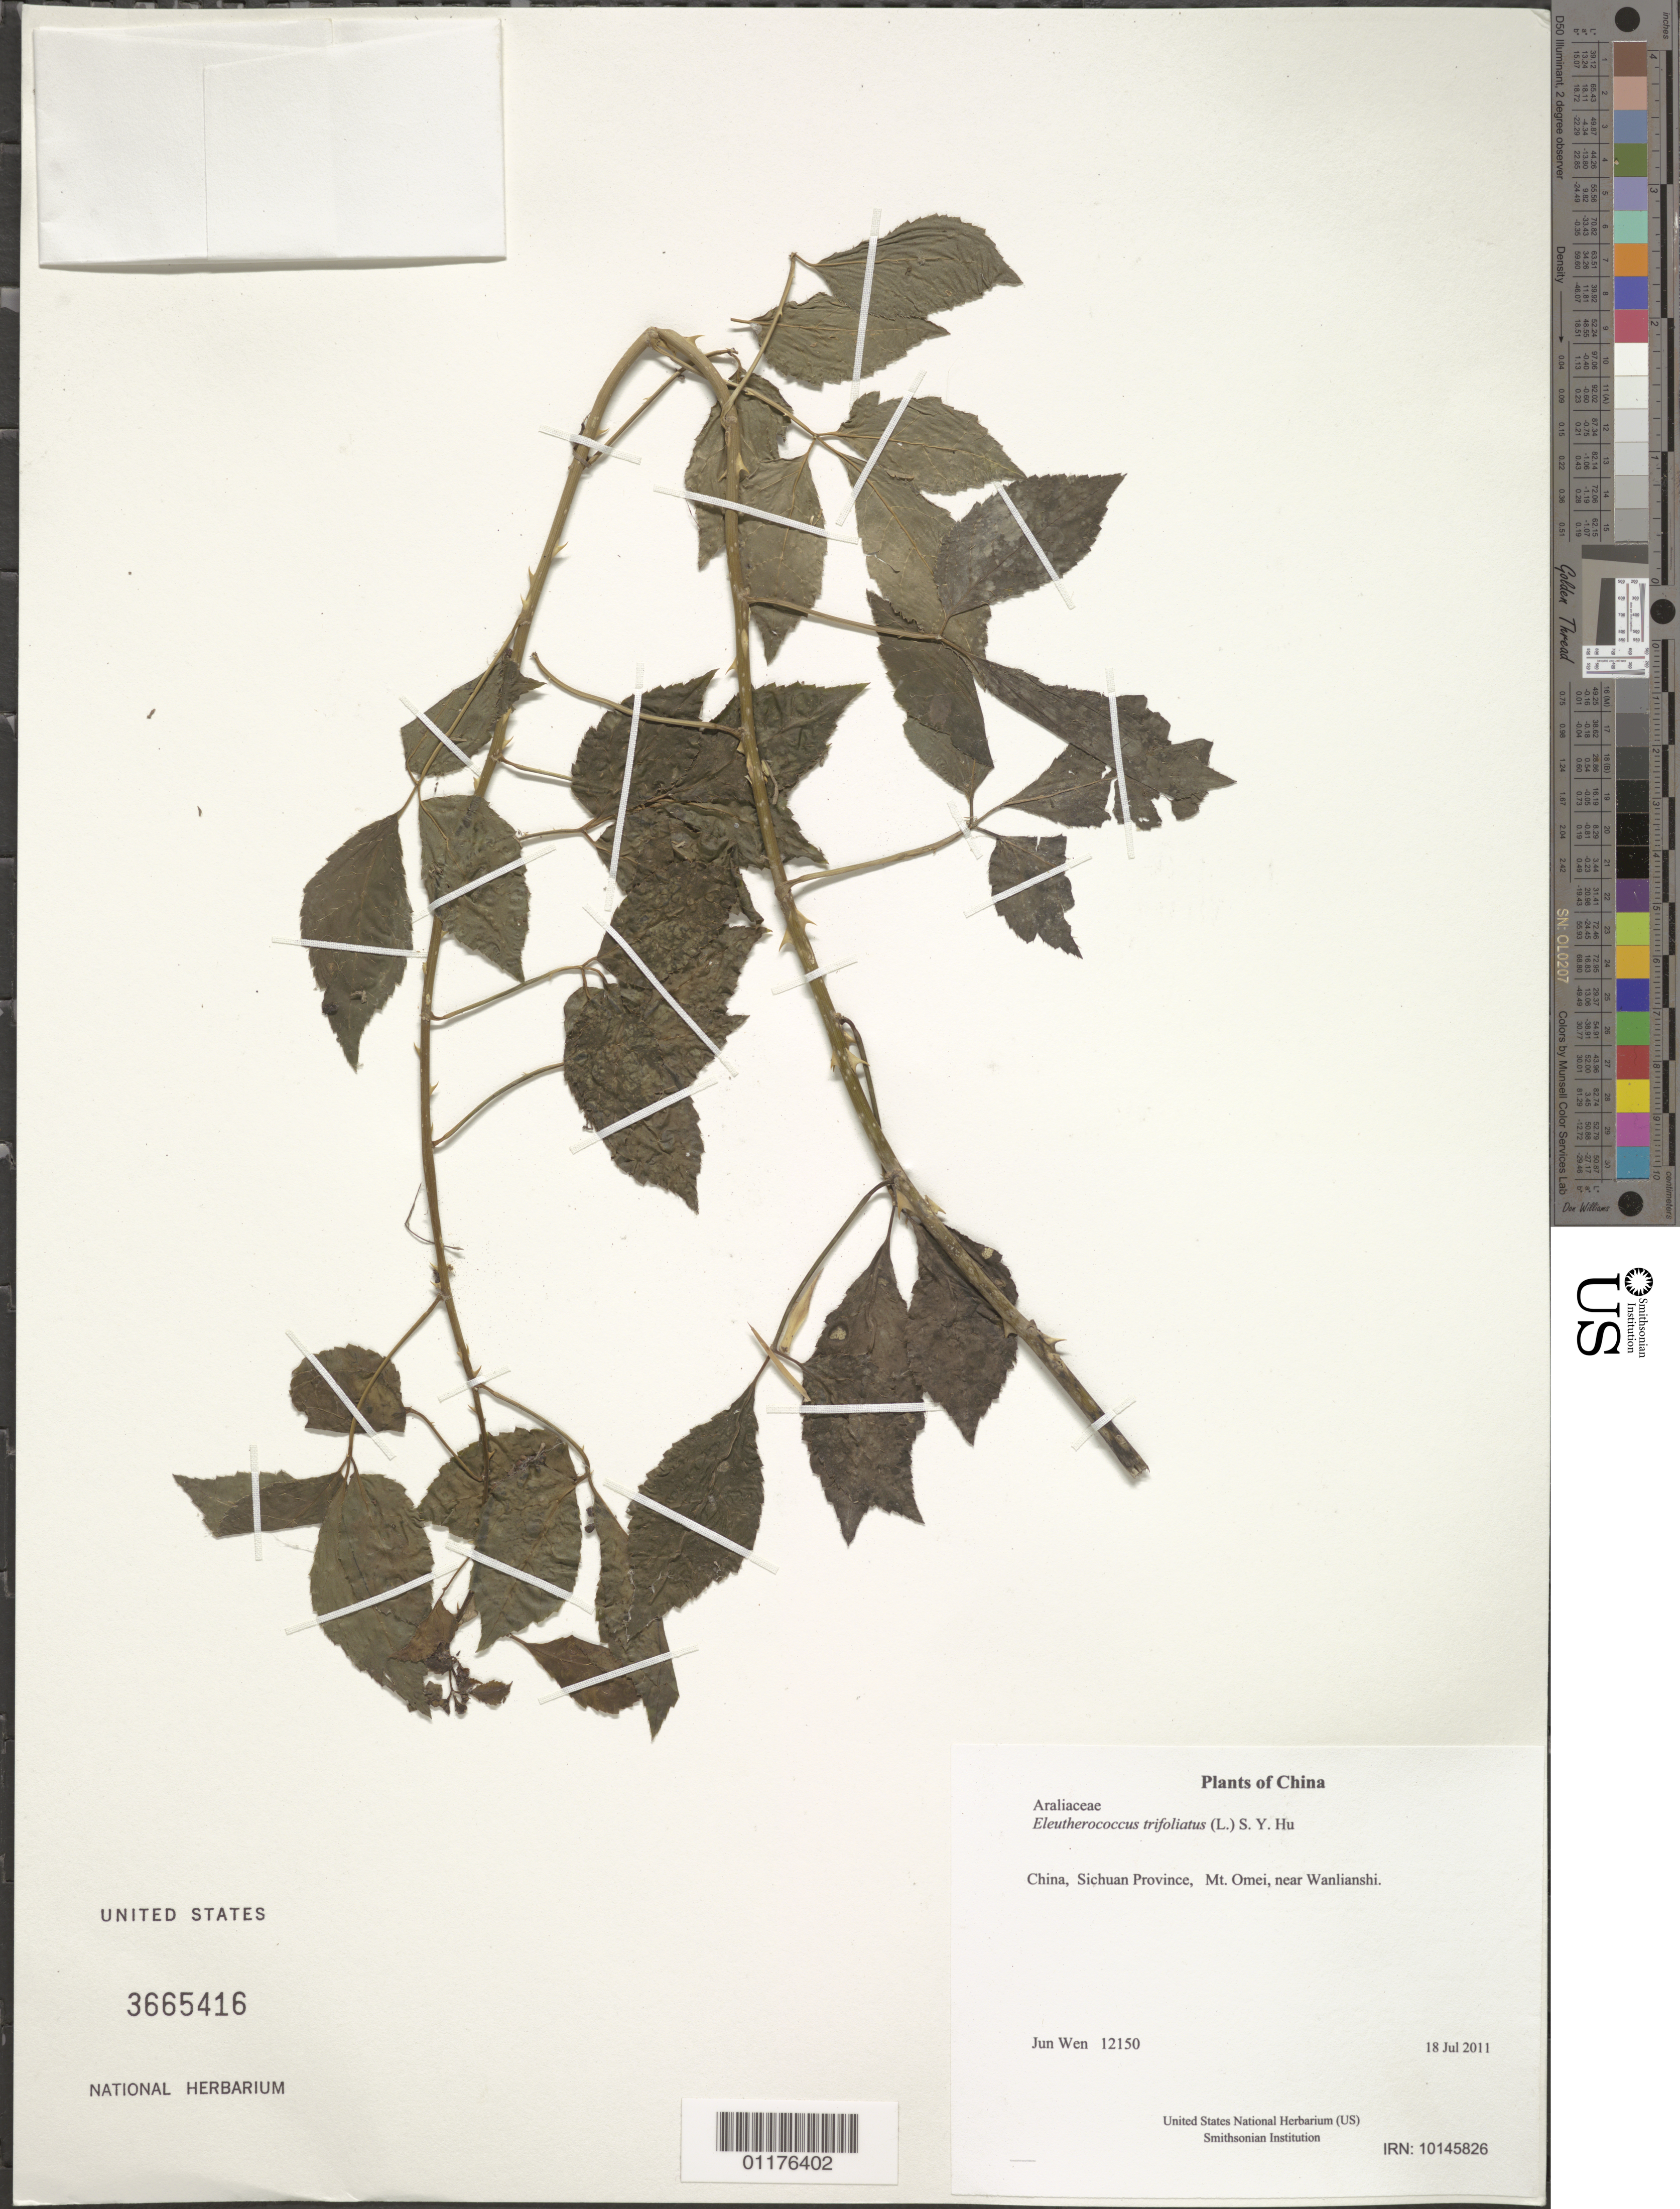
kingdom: Plantae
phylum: Tracheophyta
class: Magnoliopsida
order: Apiales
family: Araliaceae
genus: Eleutherococcus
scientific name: Eleutherococcus trifoliatus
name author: (L.) S.Y. Hu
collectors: J. Wen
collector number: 12150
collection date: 2011-07-18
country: China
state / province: Sichuan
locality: Mt. Omei, near Wanlianshi.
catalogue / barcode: US 3665416